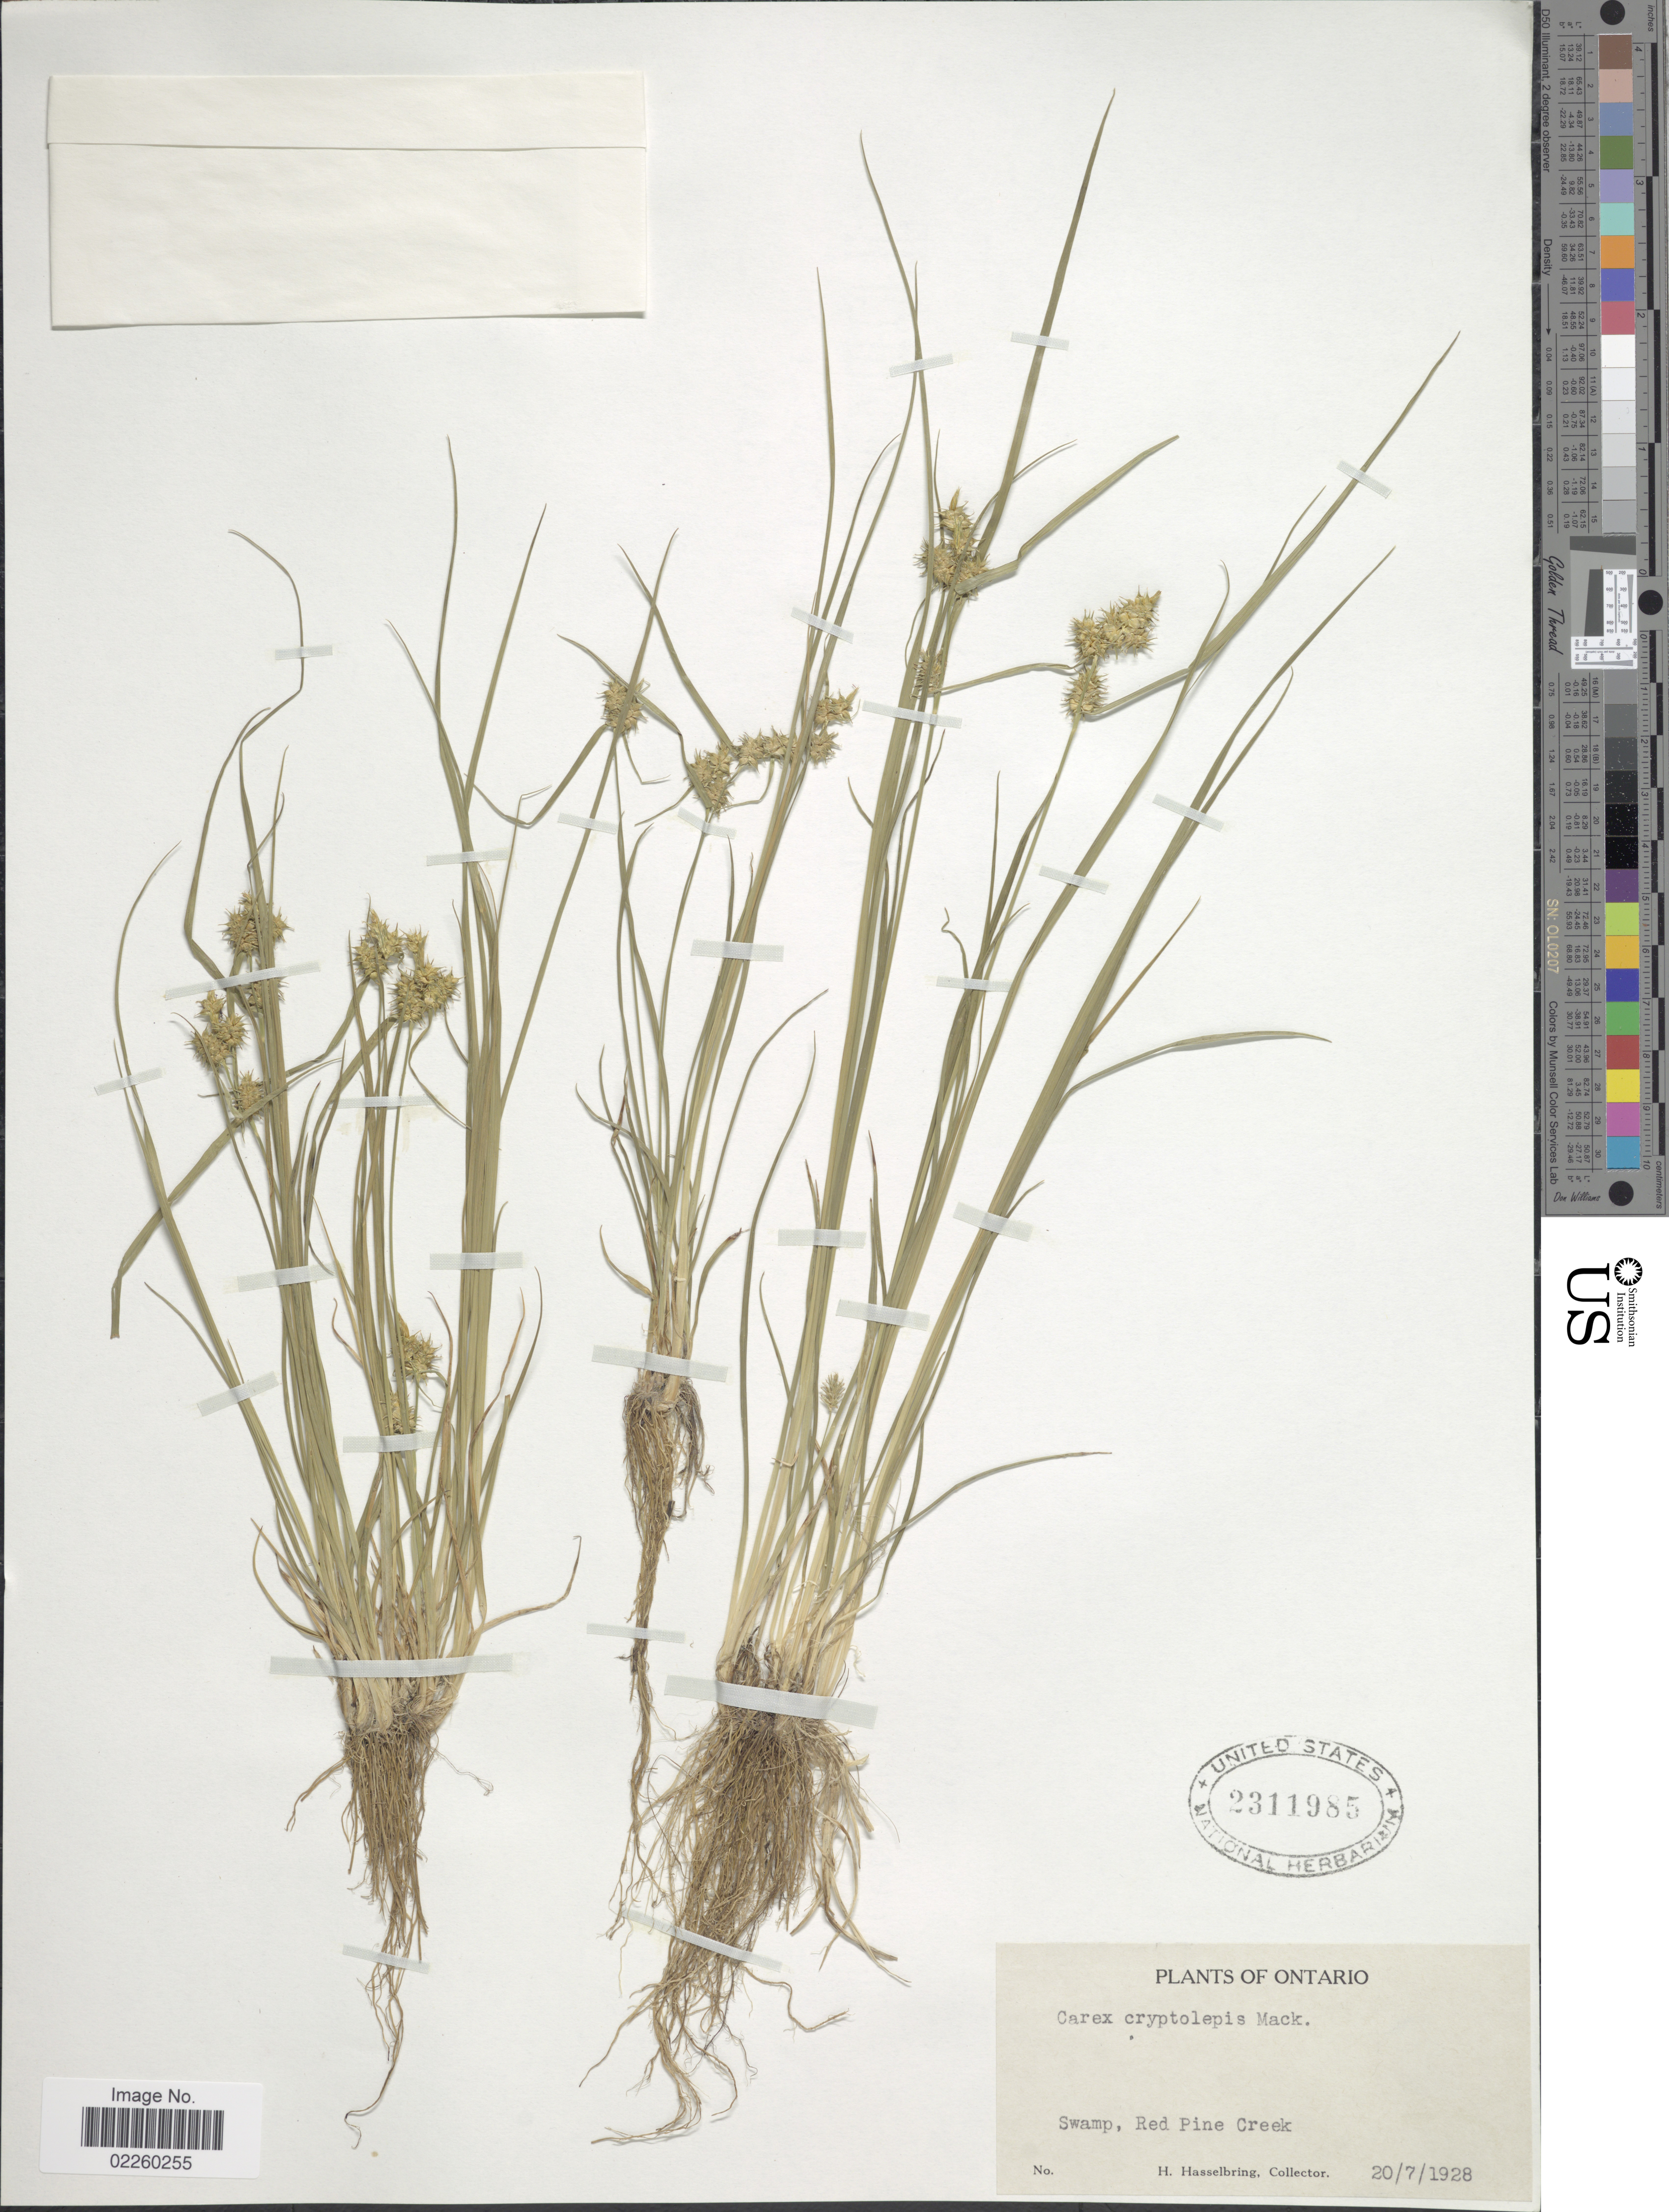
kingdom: Plantae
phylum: Tracheophyta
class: Liliopsida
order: Poales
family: Cyperaceae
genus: Carex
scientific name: Carex cryptolepis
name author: Mack.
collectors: H. Hasselbring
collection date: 1928-07-20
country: Canada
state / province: Ontario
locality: Swamp, Red Pine Creek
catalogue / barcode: US 2311985